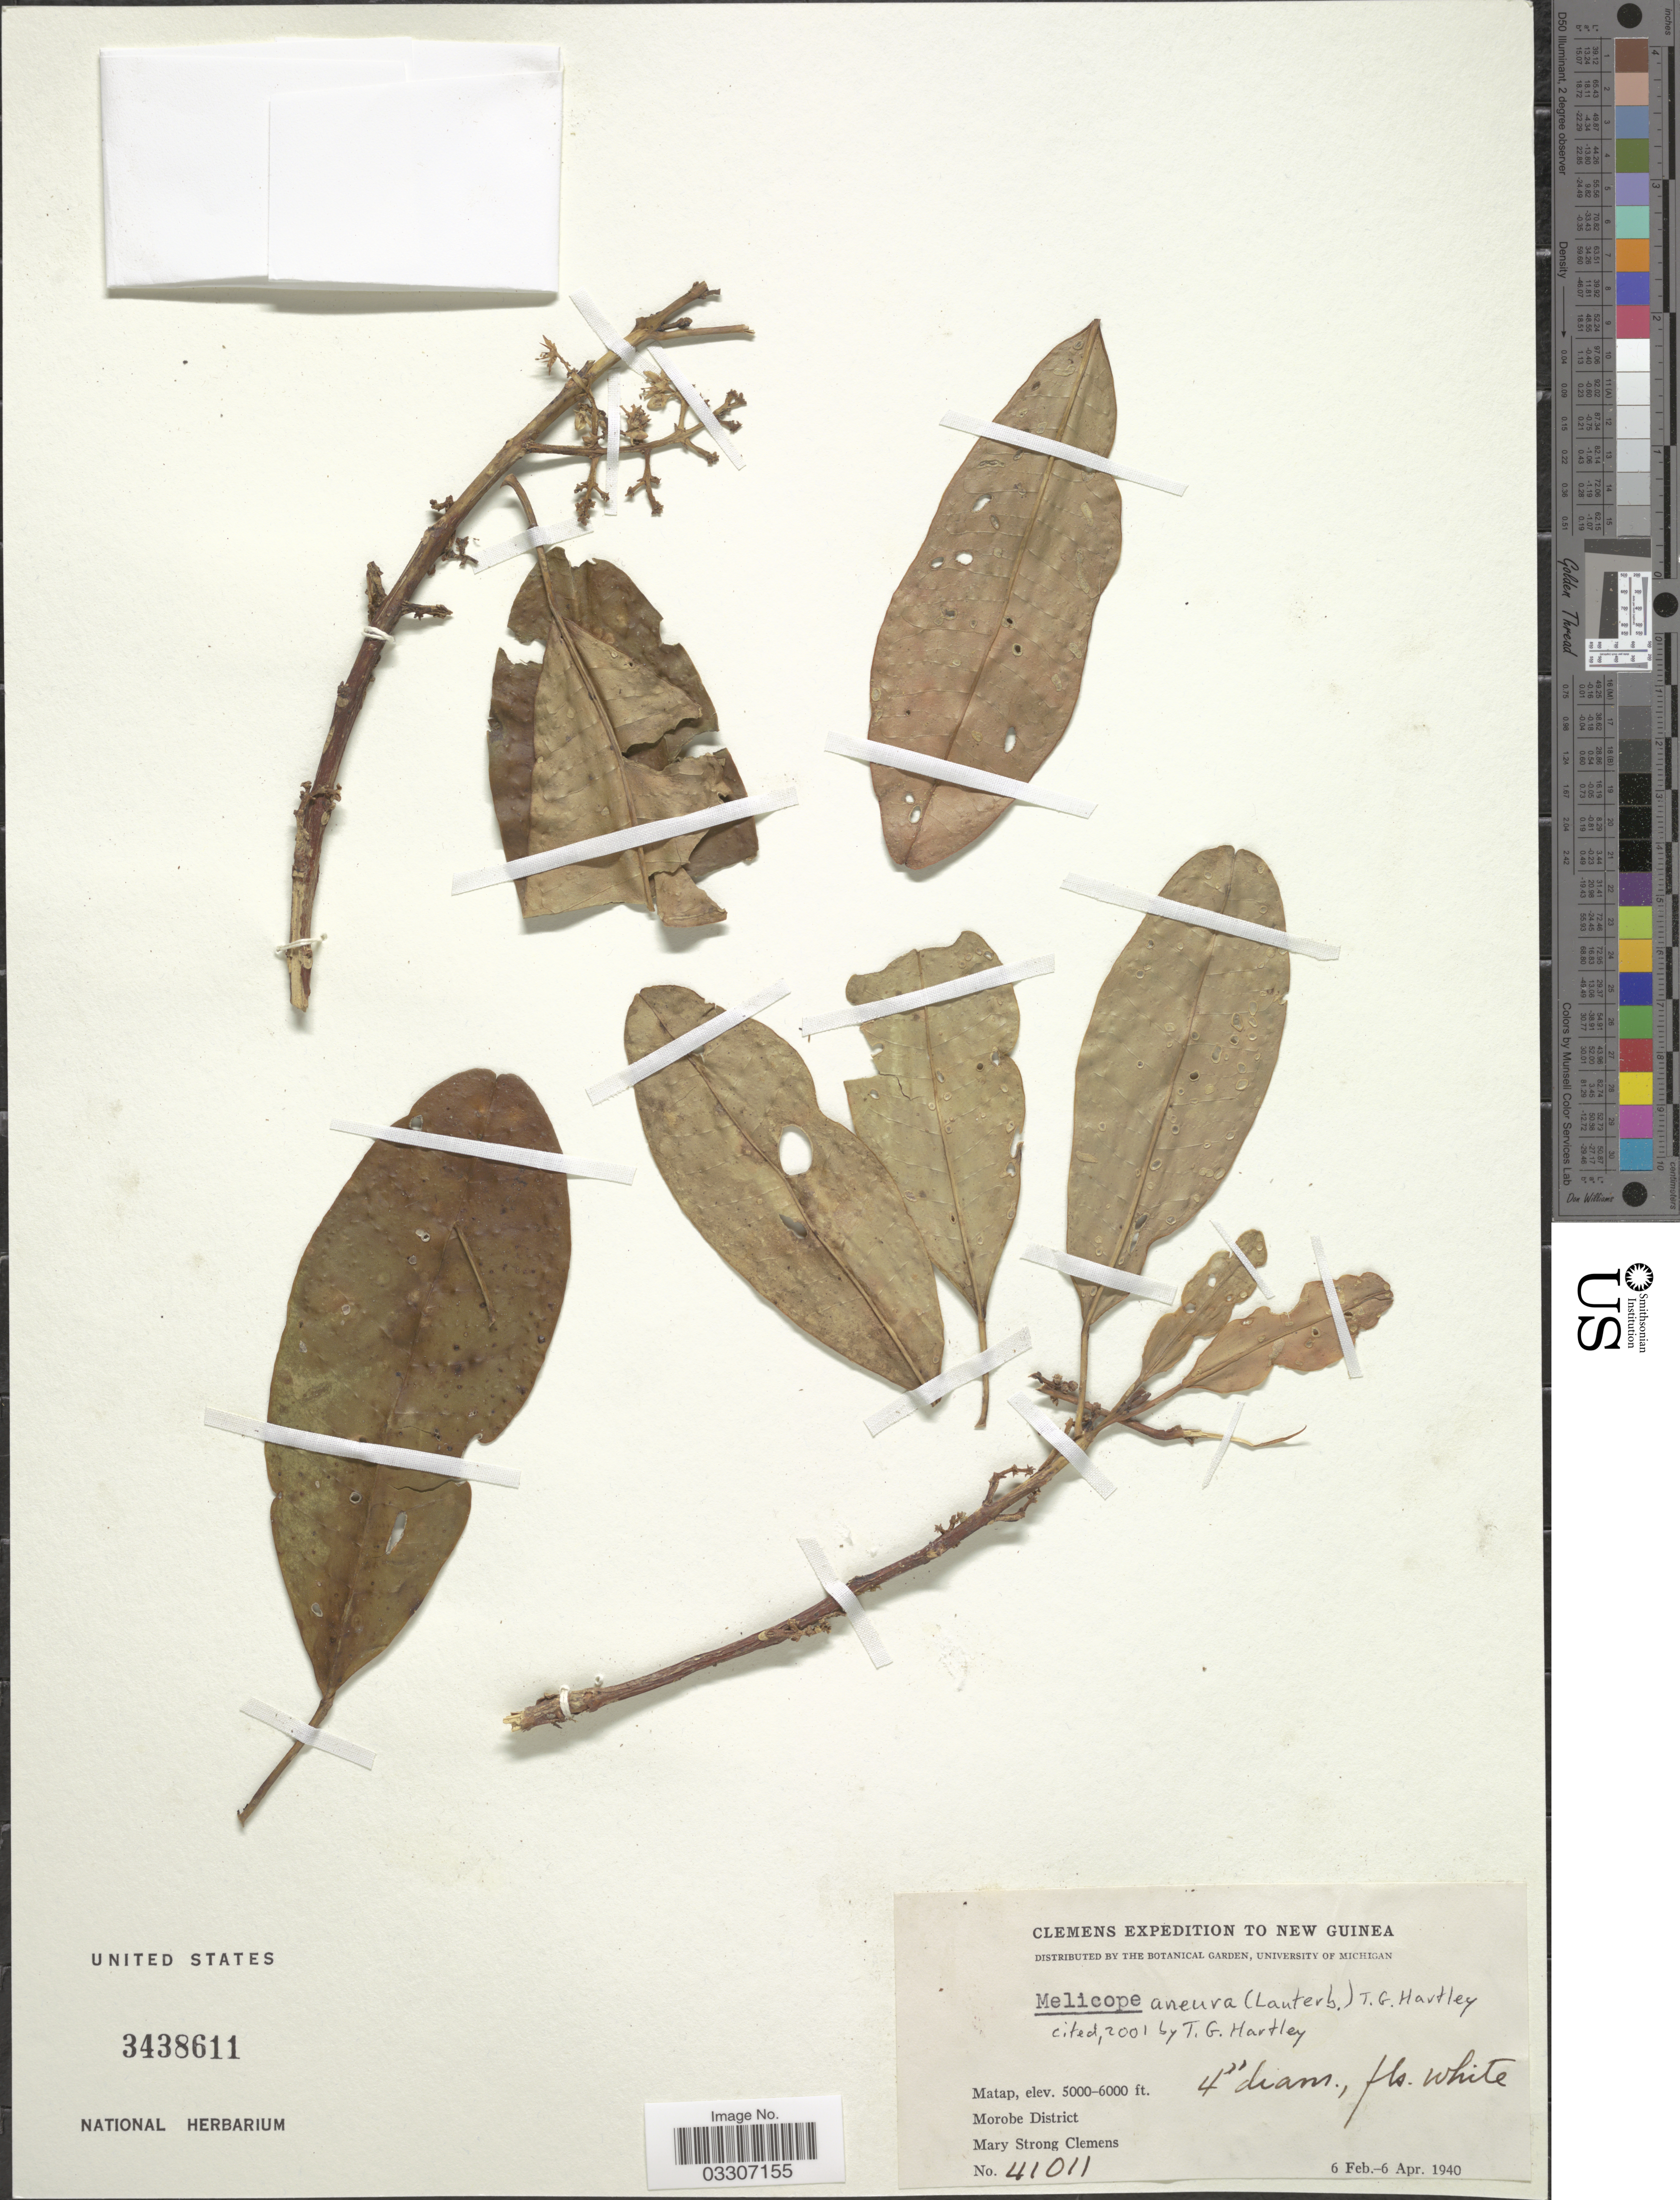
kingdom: Plantae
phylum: Tracheophyta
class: Magnoliopsida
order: Sapindales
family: Rutaceae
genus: Melicope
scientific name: Melicope aneura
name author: (Lauterb.) T.G. Hartley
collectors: M. S. Clemens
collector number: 41011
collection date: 1940-02-06/1940-04-06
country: Papua New Guinea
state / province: Morobe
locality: New Guinea. Matap. Morobe District.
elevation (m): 1524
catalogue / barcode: US 3438611